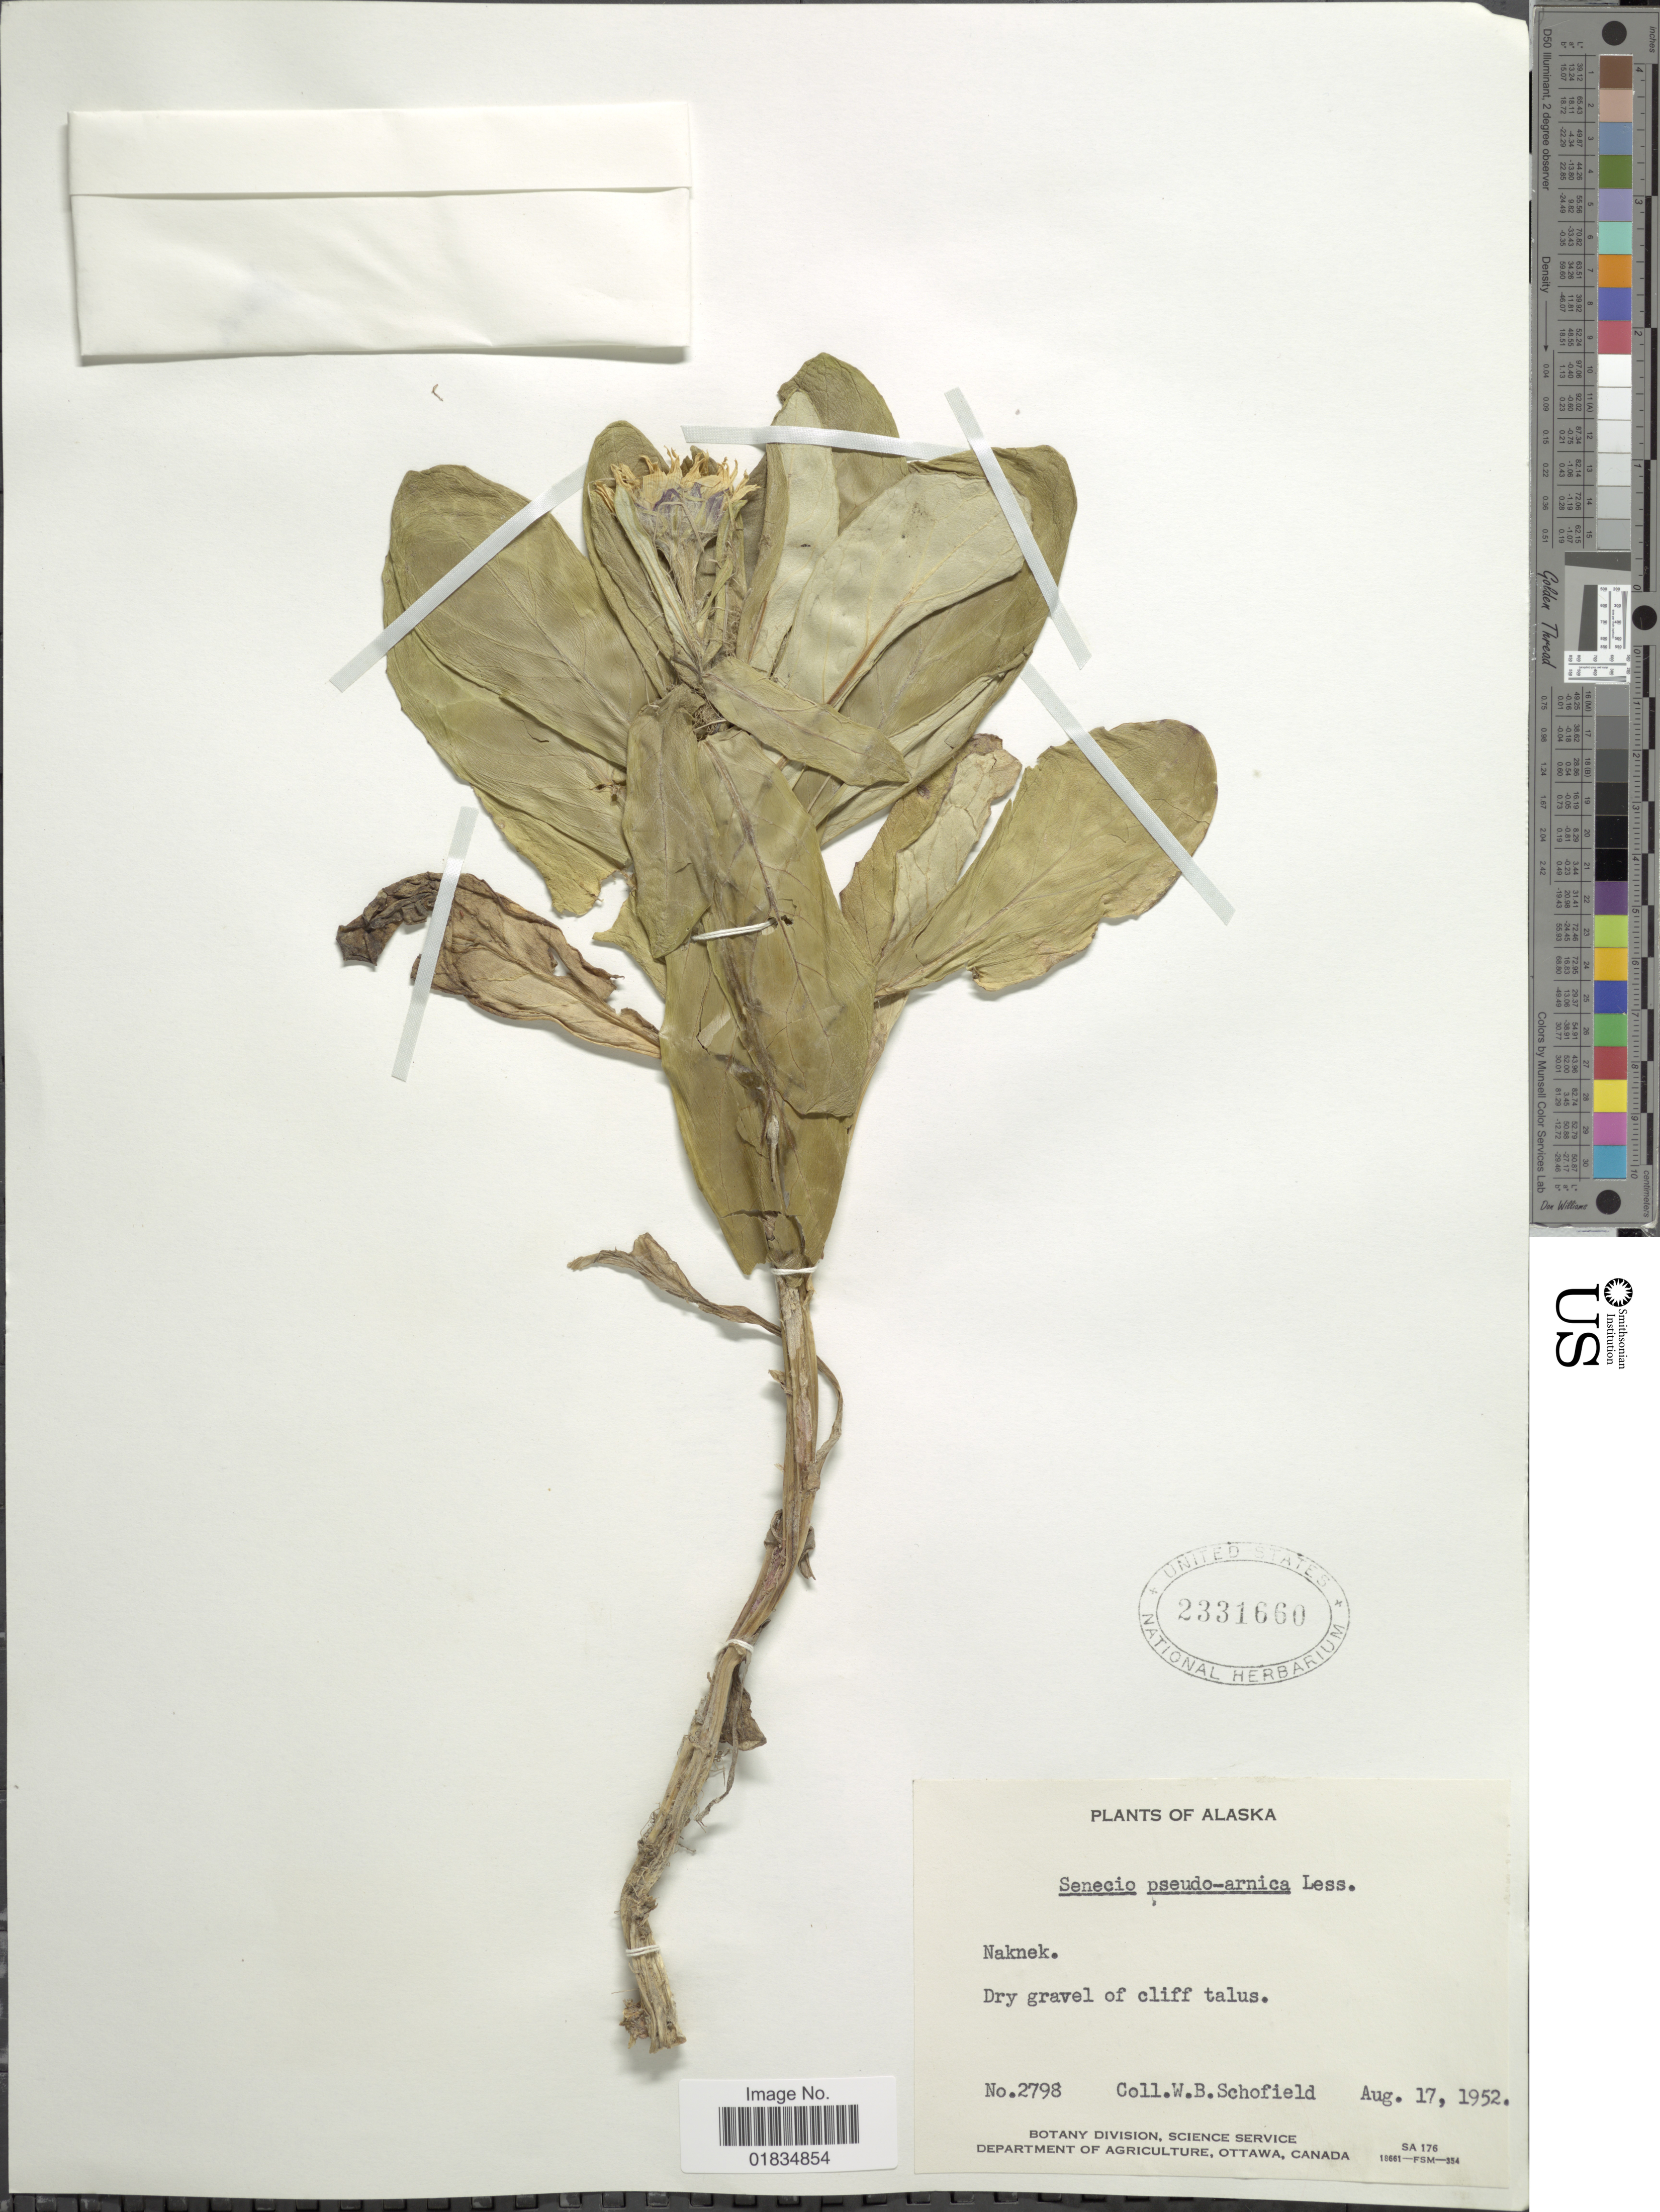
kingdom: Plantae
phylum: Tracheophyta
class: Magnoliopsida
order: Asterales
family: Asteraceae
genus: Senecio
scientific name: Senecio pseudo-elegans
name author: Less.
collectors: W. Schofield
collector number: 2798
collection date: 1952-08-17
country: United States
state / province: Alaska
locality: Naknek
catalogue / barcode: US 2331660